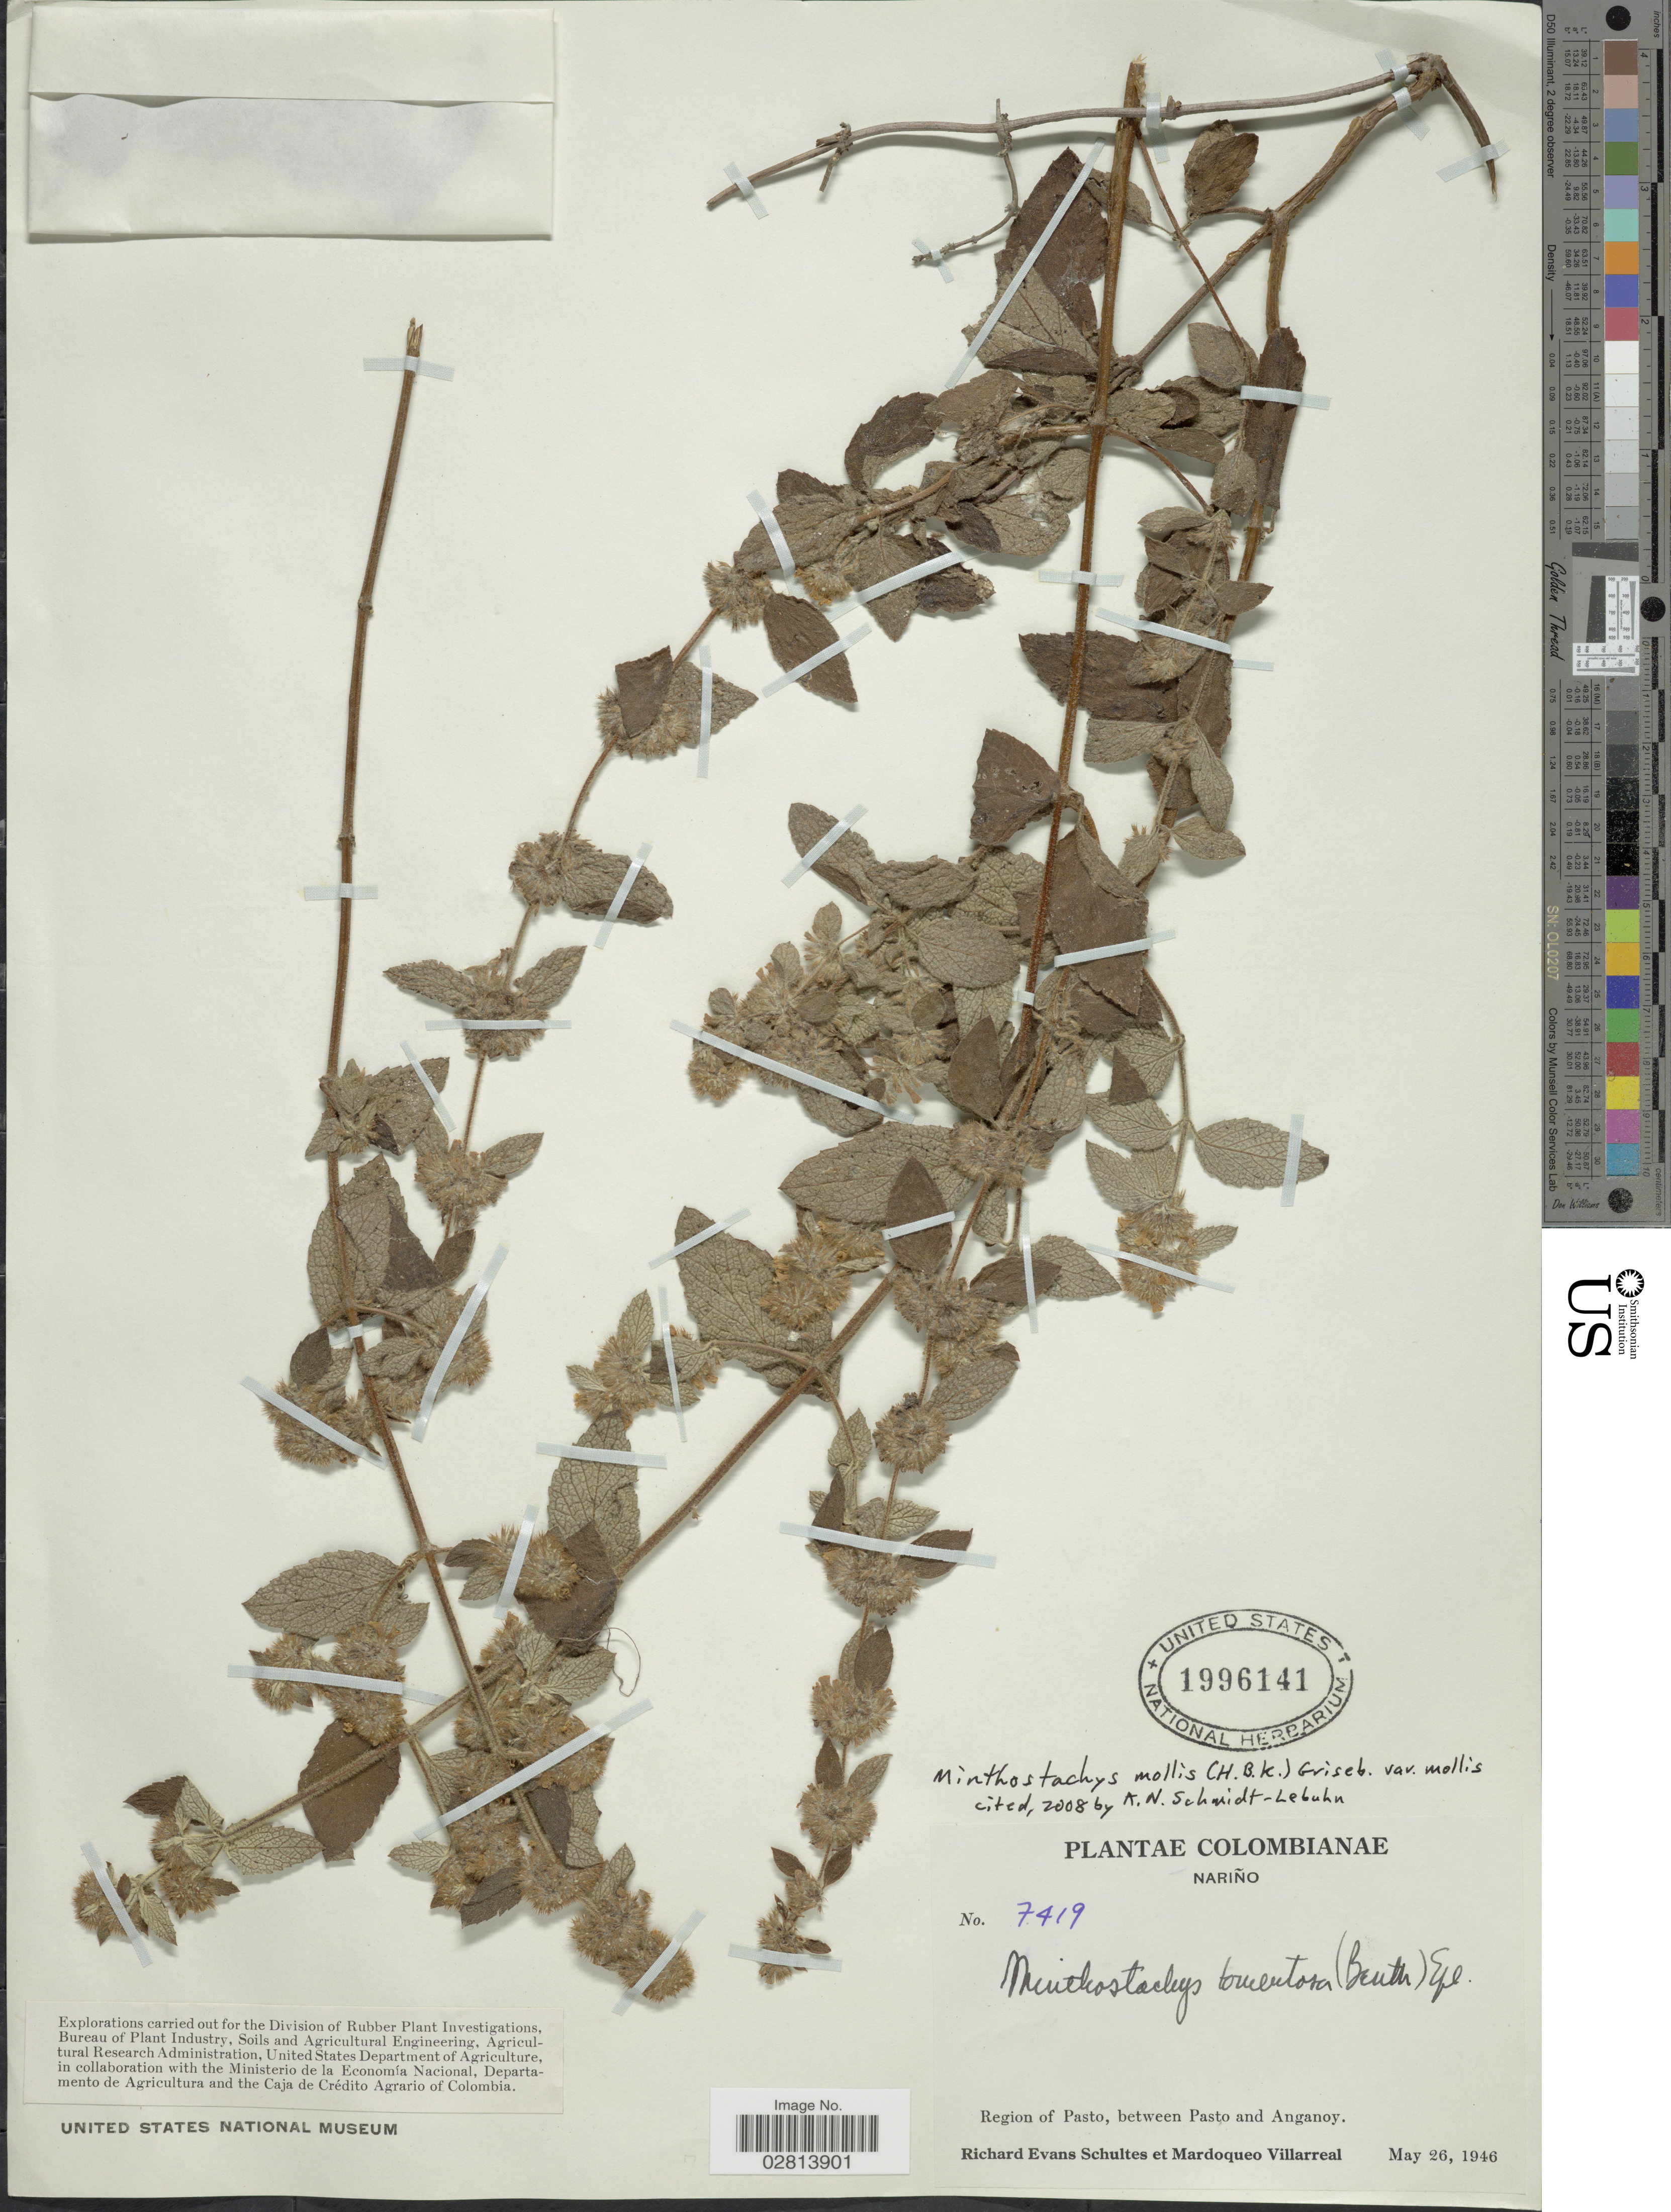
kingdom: Plantae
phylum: Tracheophyta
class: Magnoliopsida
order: Lamiales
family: Lamiaceae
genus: Minthostachys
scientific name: Minthostachys mollis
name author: (Kunth) Griseb.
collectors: R. E. Schultes & M. Villarreal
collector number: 7419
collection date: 1946-05-26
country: Colombia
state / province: Nariño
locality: Region of Pasto, between Pasto and Anganoy.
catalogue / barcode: US 1996141